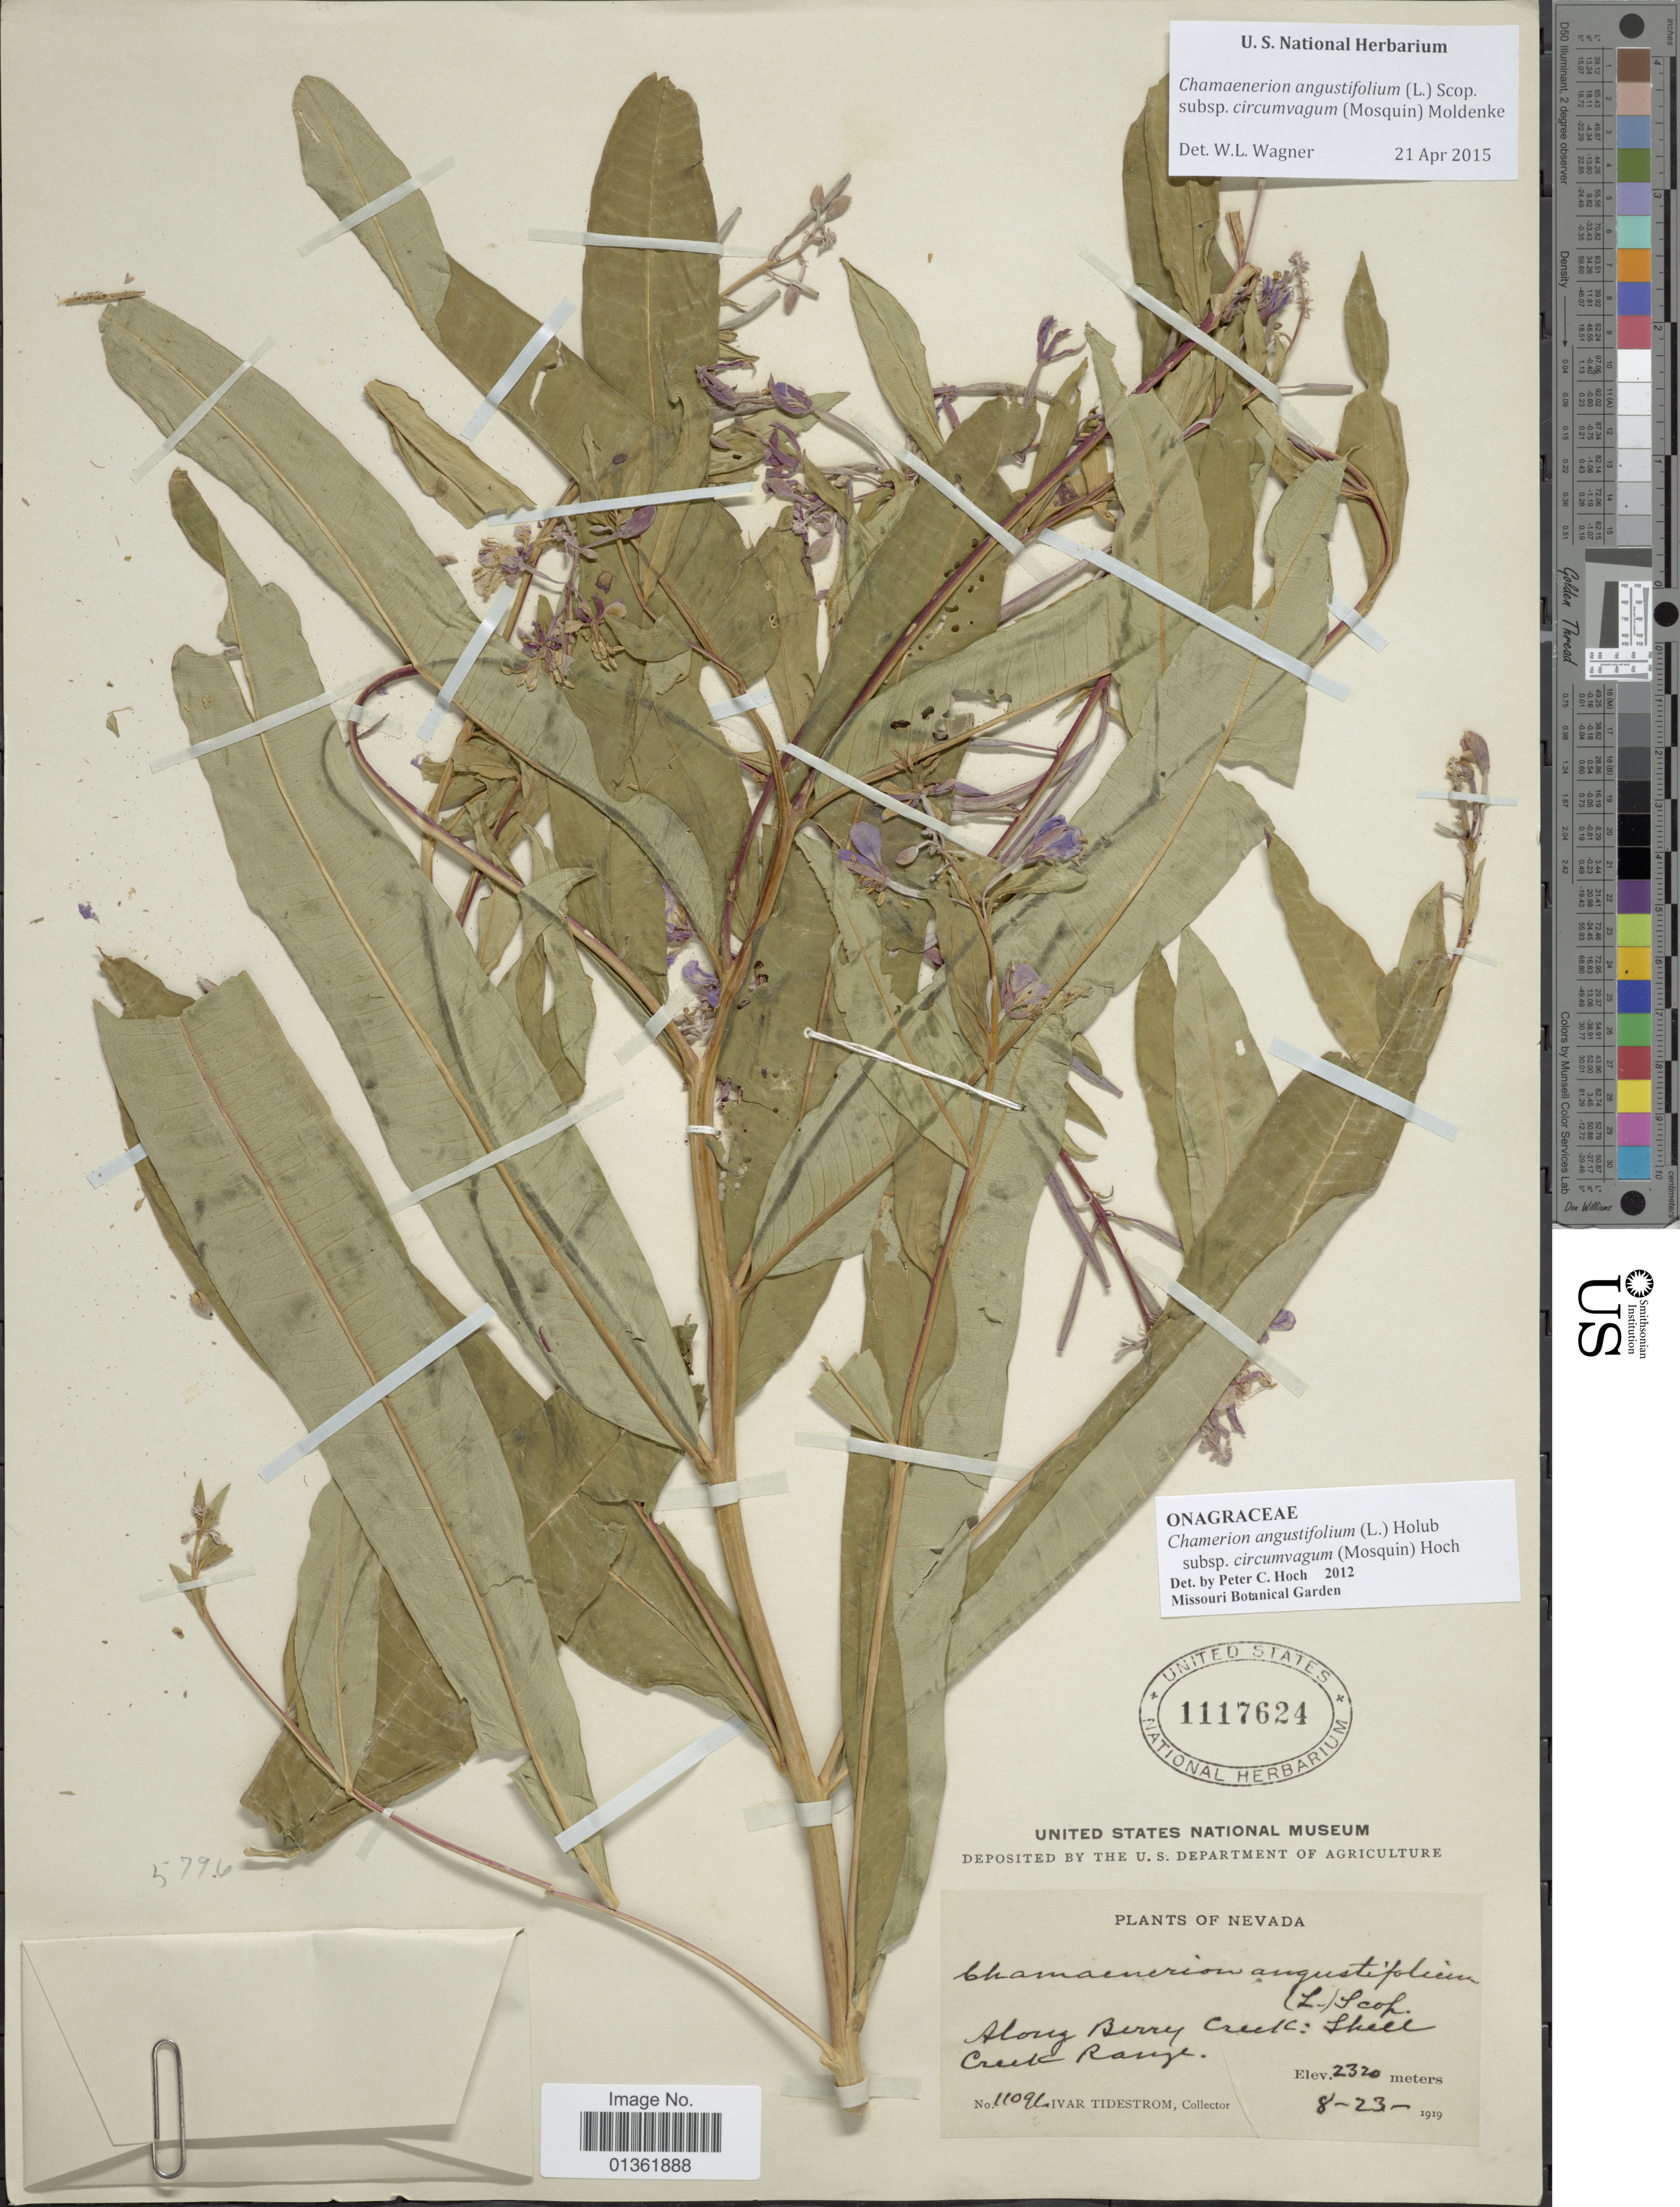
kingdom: Plantae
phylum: Tracheophyta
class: Magnoliopsida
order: Myrtales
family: Onagraceae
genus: Chamaenerion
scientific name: Chamaenerion angustifolium subsp. circumvagum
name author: (Mosquin) Moldenke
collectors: I. F. Tidestrom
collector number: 11096*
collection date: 1919-08-23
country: United States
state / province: Nevada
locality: Along Berry Creek: Shell Creek Range.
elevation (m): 2320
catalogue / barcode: US 1117624